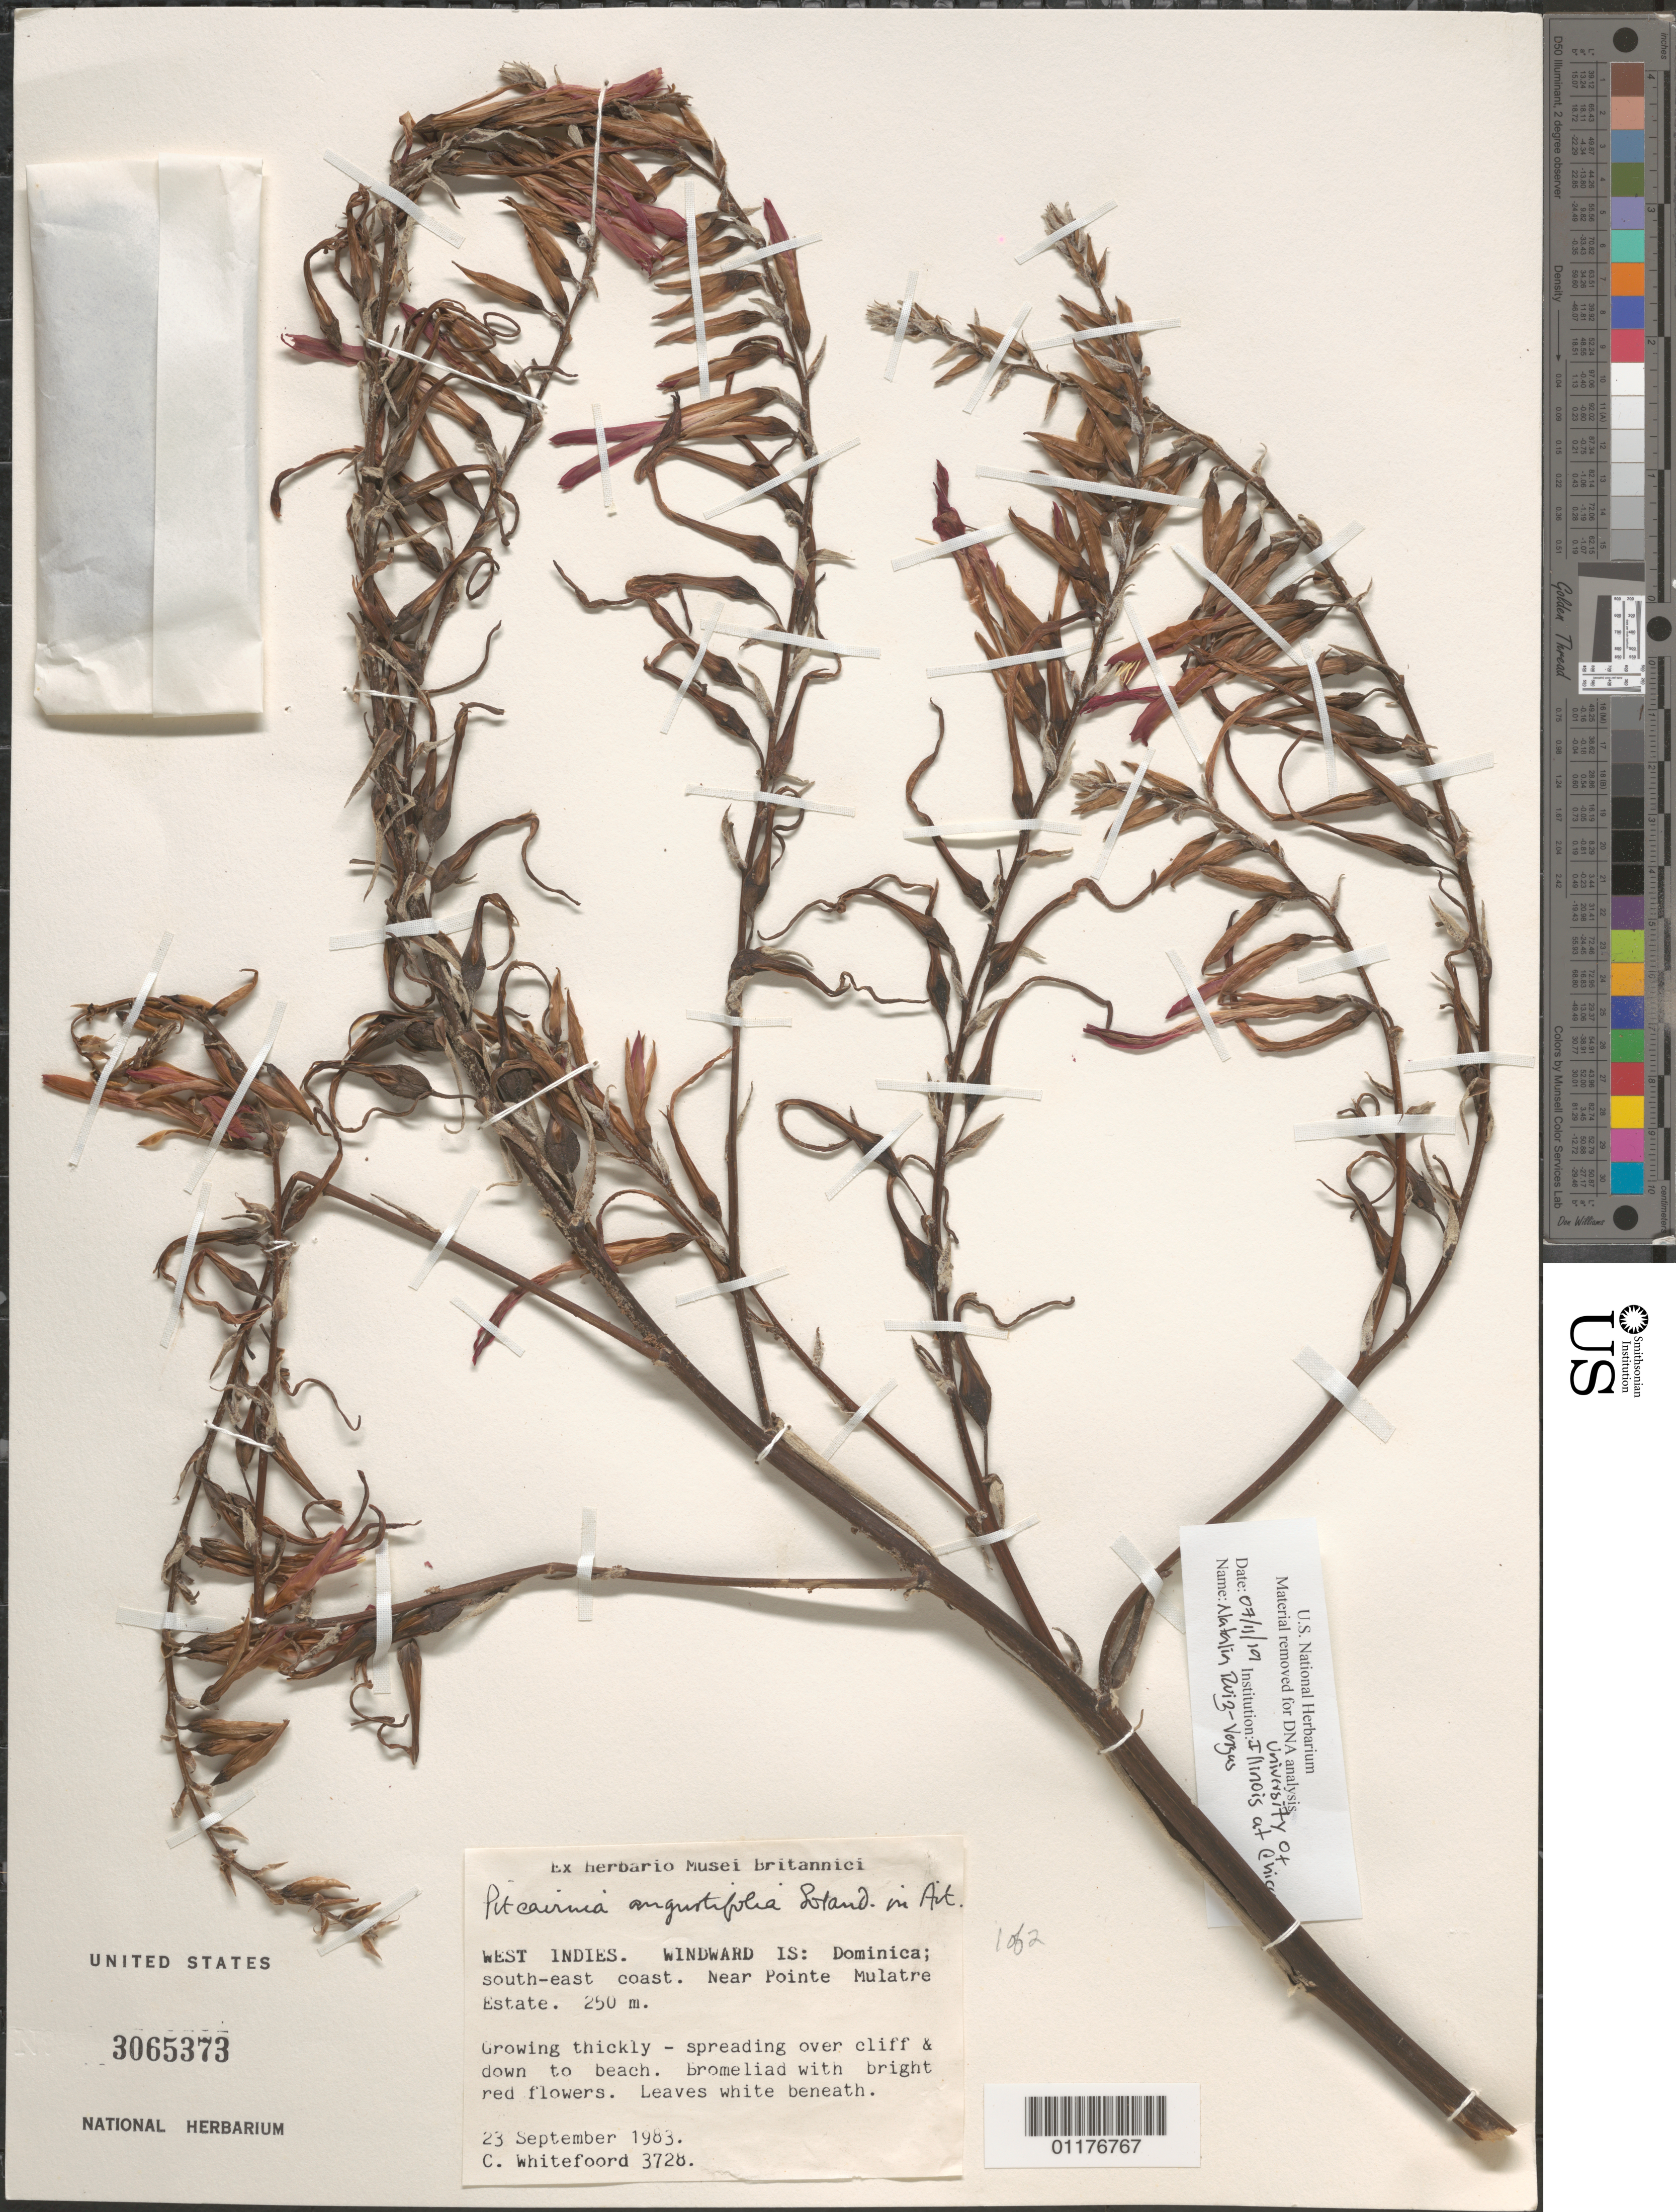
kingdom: Plantae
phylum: Tracheophyta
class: Liliopsida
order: Poales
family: Bromeliaceae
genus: Pitcairnia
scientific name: Pitcairnia angustifolia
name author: Sol. ex Aiton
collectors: C. Whitefoord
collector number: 3728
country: Dominica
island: Windward Islands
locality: SE coast, near Pointe Mulatre Estate.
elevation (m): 250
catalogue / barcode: US 3065373